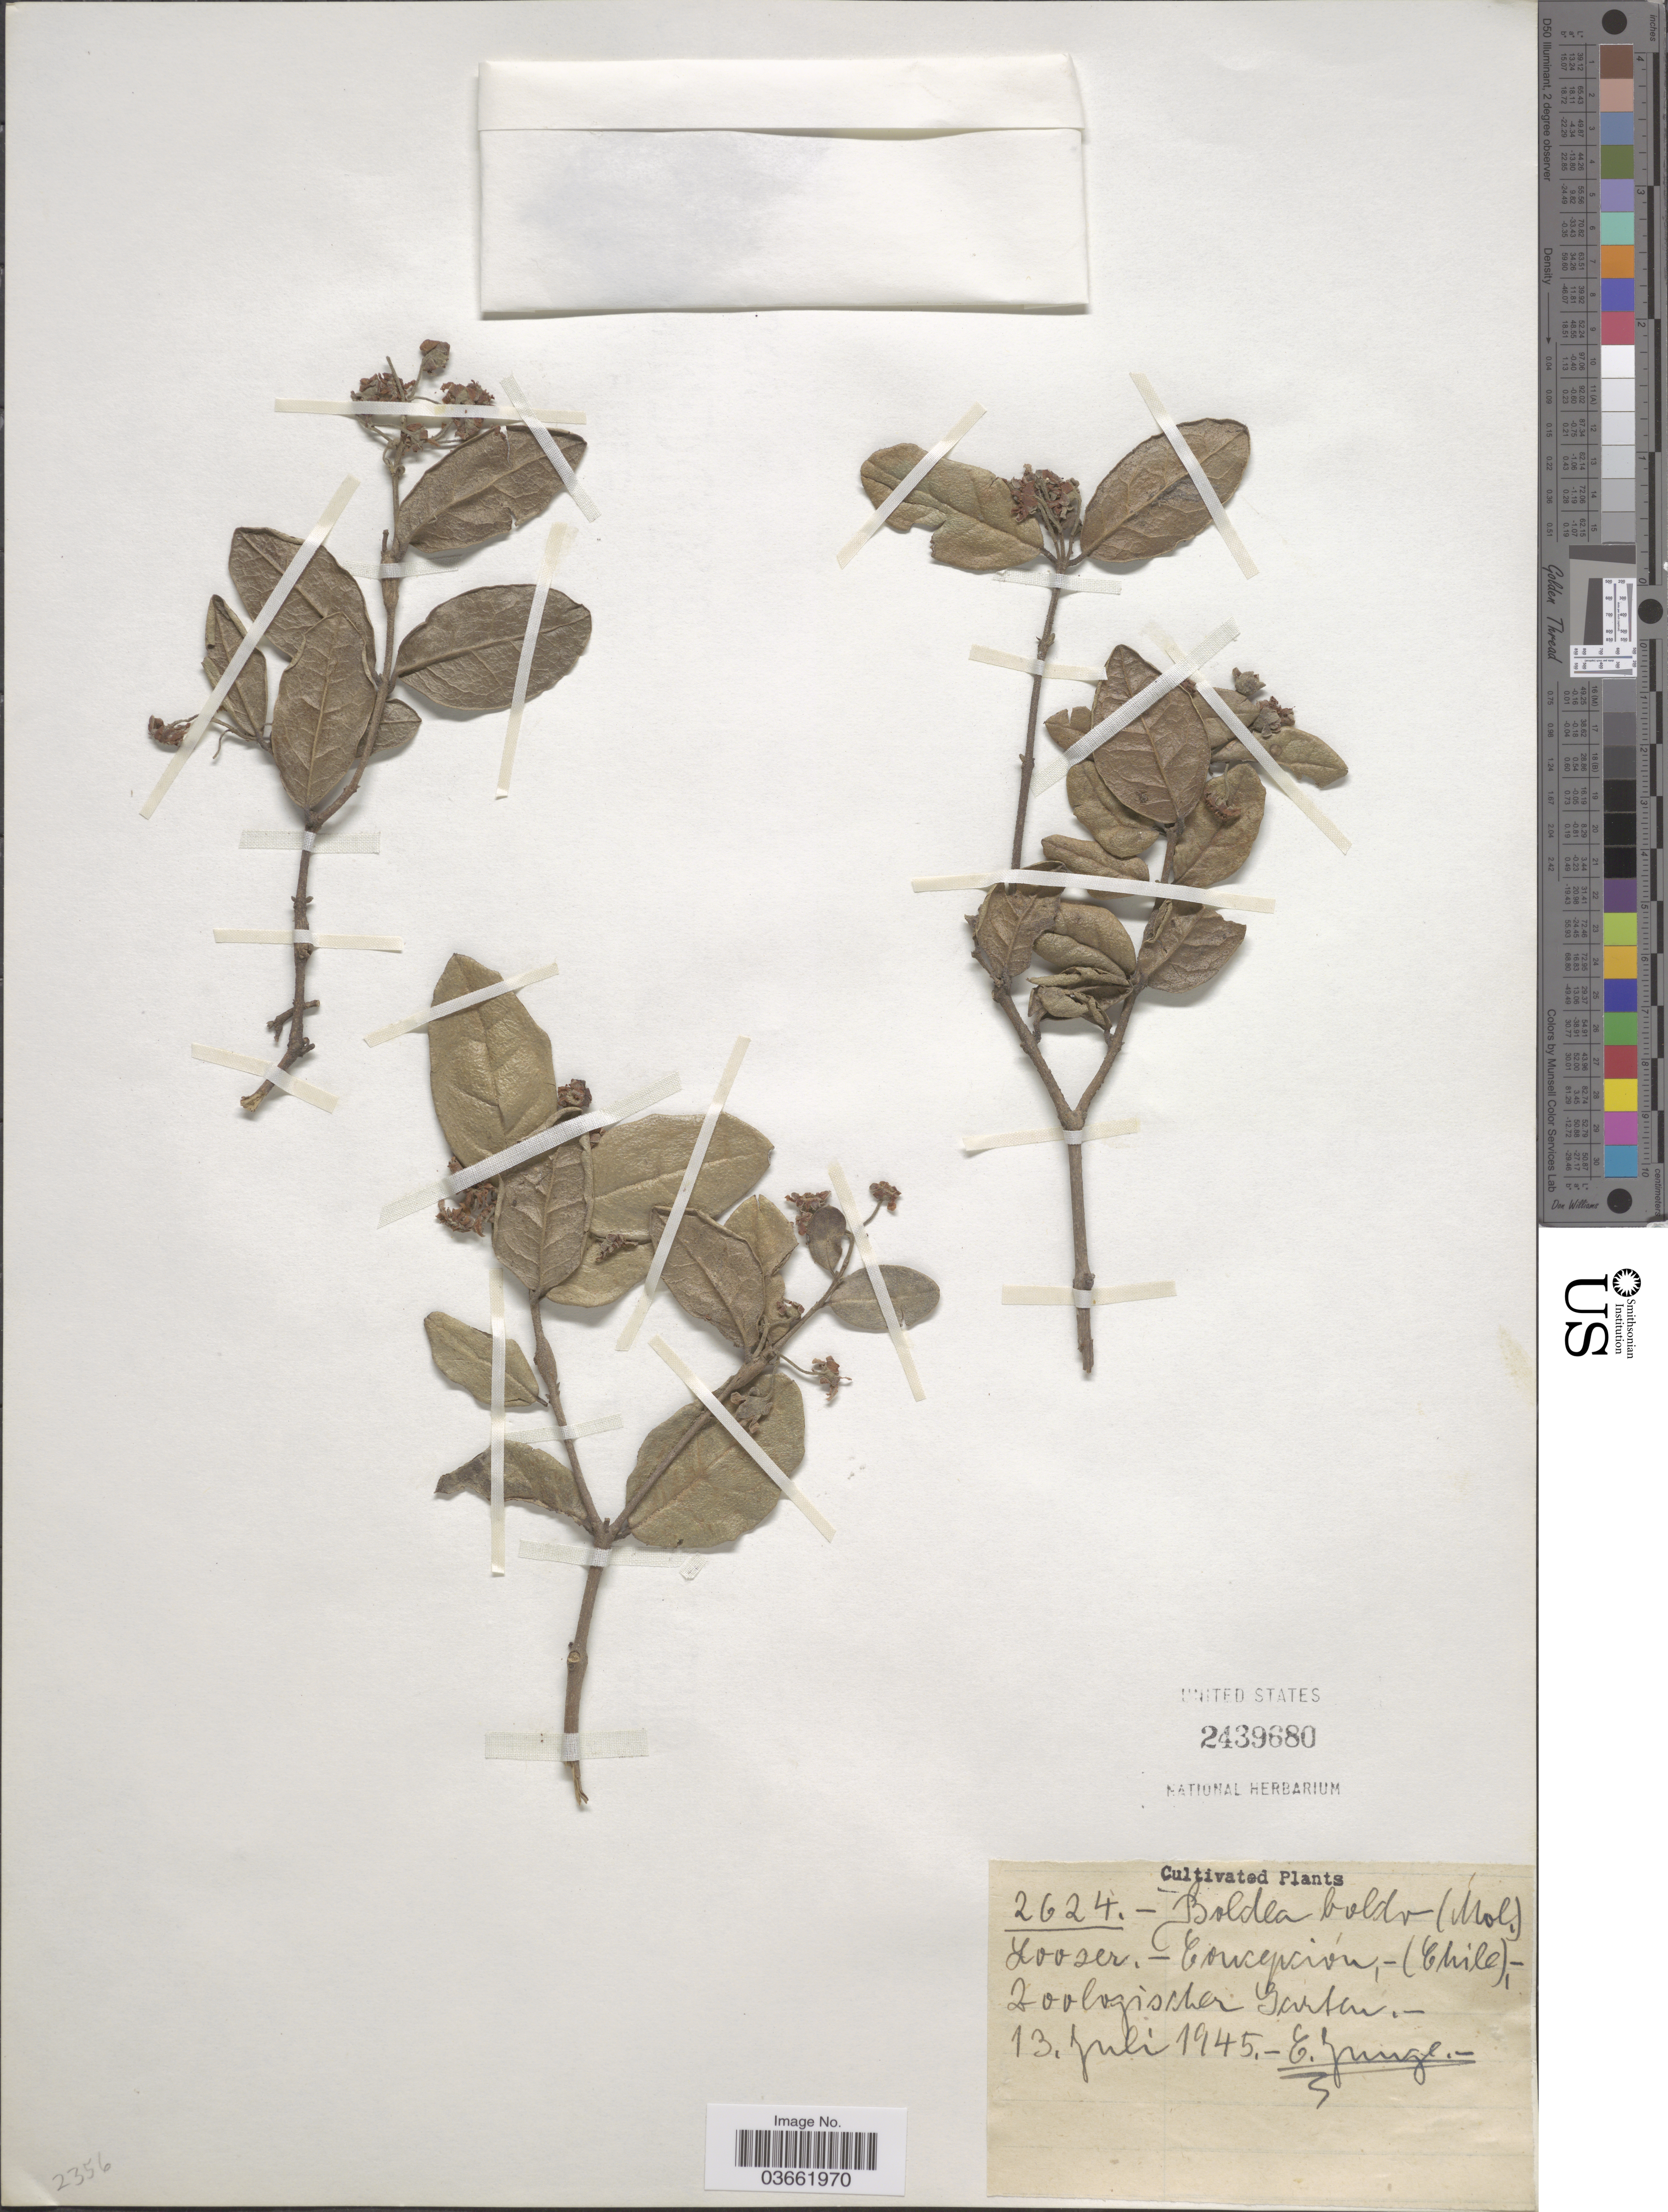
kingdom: Plantae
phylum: Tracheophyta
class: Magnoliopsida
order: Caryophyllales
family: Nyctaginaceae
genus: Boldoa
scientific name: Boldoa sp.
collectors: E. Junge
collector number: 2624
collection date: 1945-07-13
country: Paraguay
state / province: Concepcion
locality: Zoologischer Garten.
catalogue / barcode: US 2439680